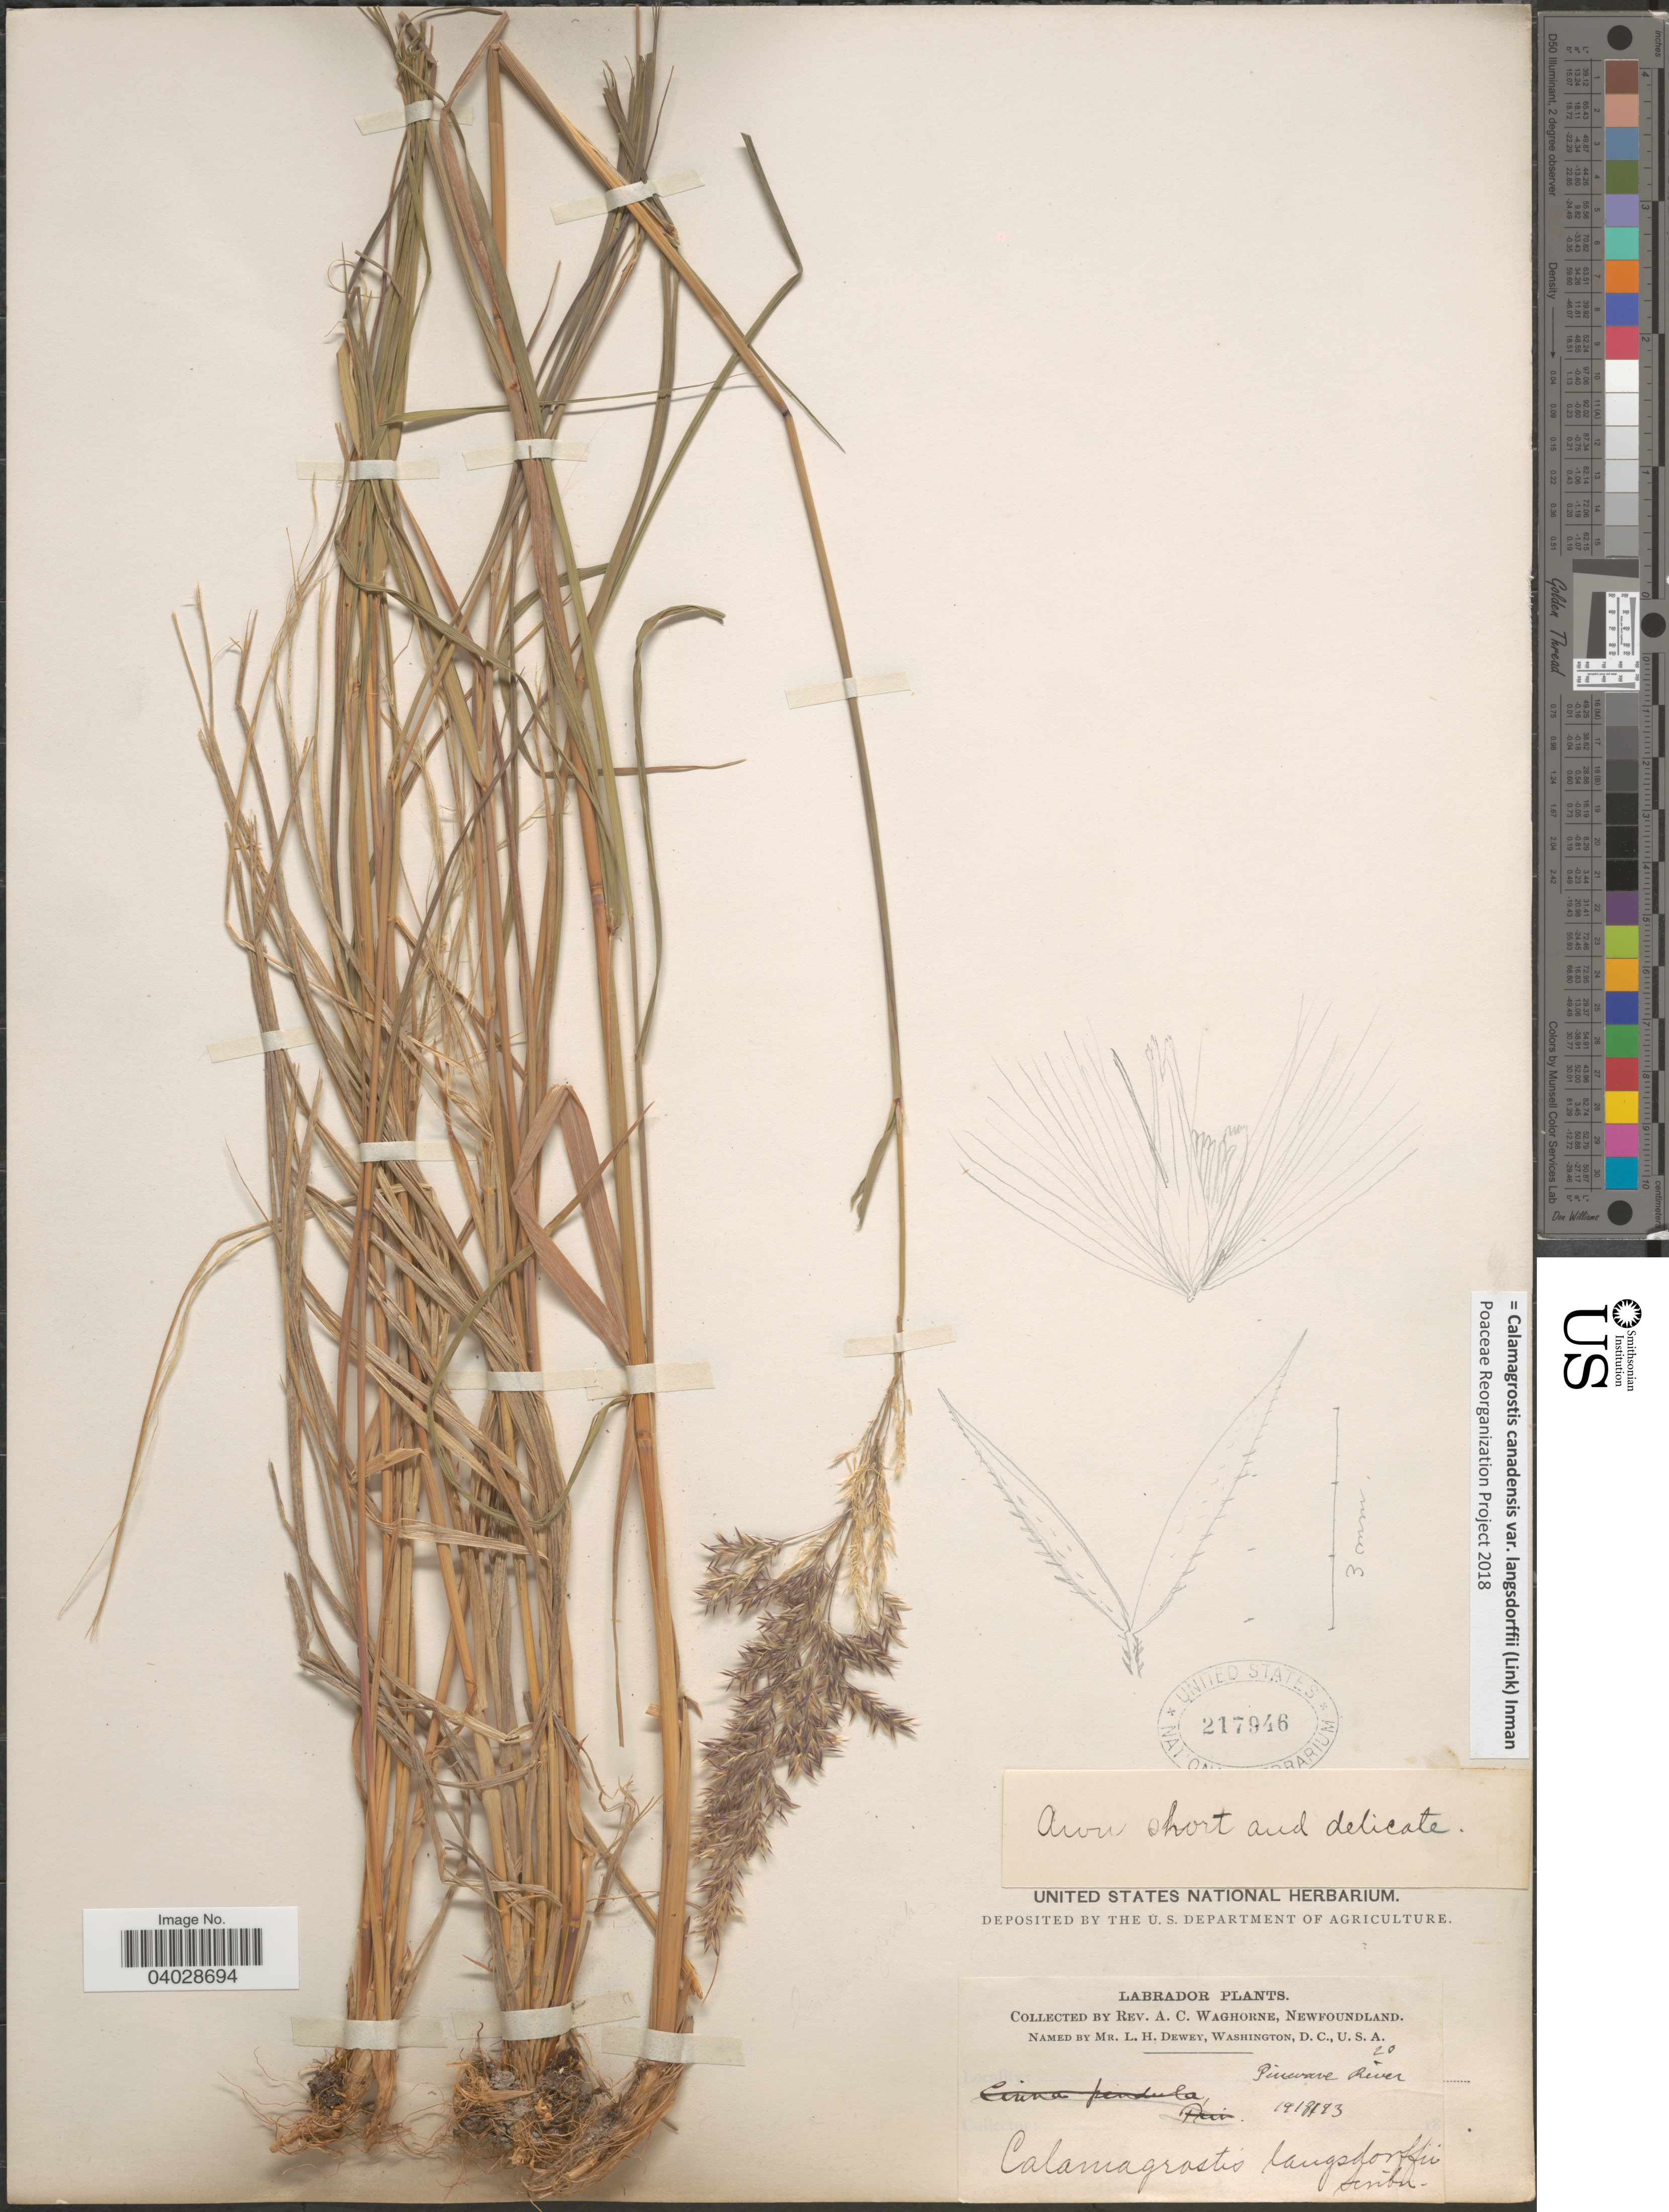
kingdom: Plantae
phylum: Tracheophyta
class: Liliopsida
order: Poales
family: Poaceae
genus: Calamagrostis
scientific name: Calamagrostis canadensis var. langsdorffii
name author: (Link) Inman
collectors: A. Waghorne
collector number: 20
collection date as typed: Transcribed d/m/y: 19/8/93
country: Canada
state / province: Newfoundland and Labrador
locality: Labrador. Pinware River.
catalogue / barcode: US 217946